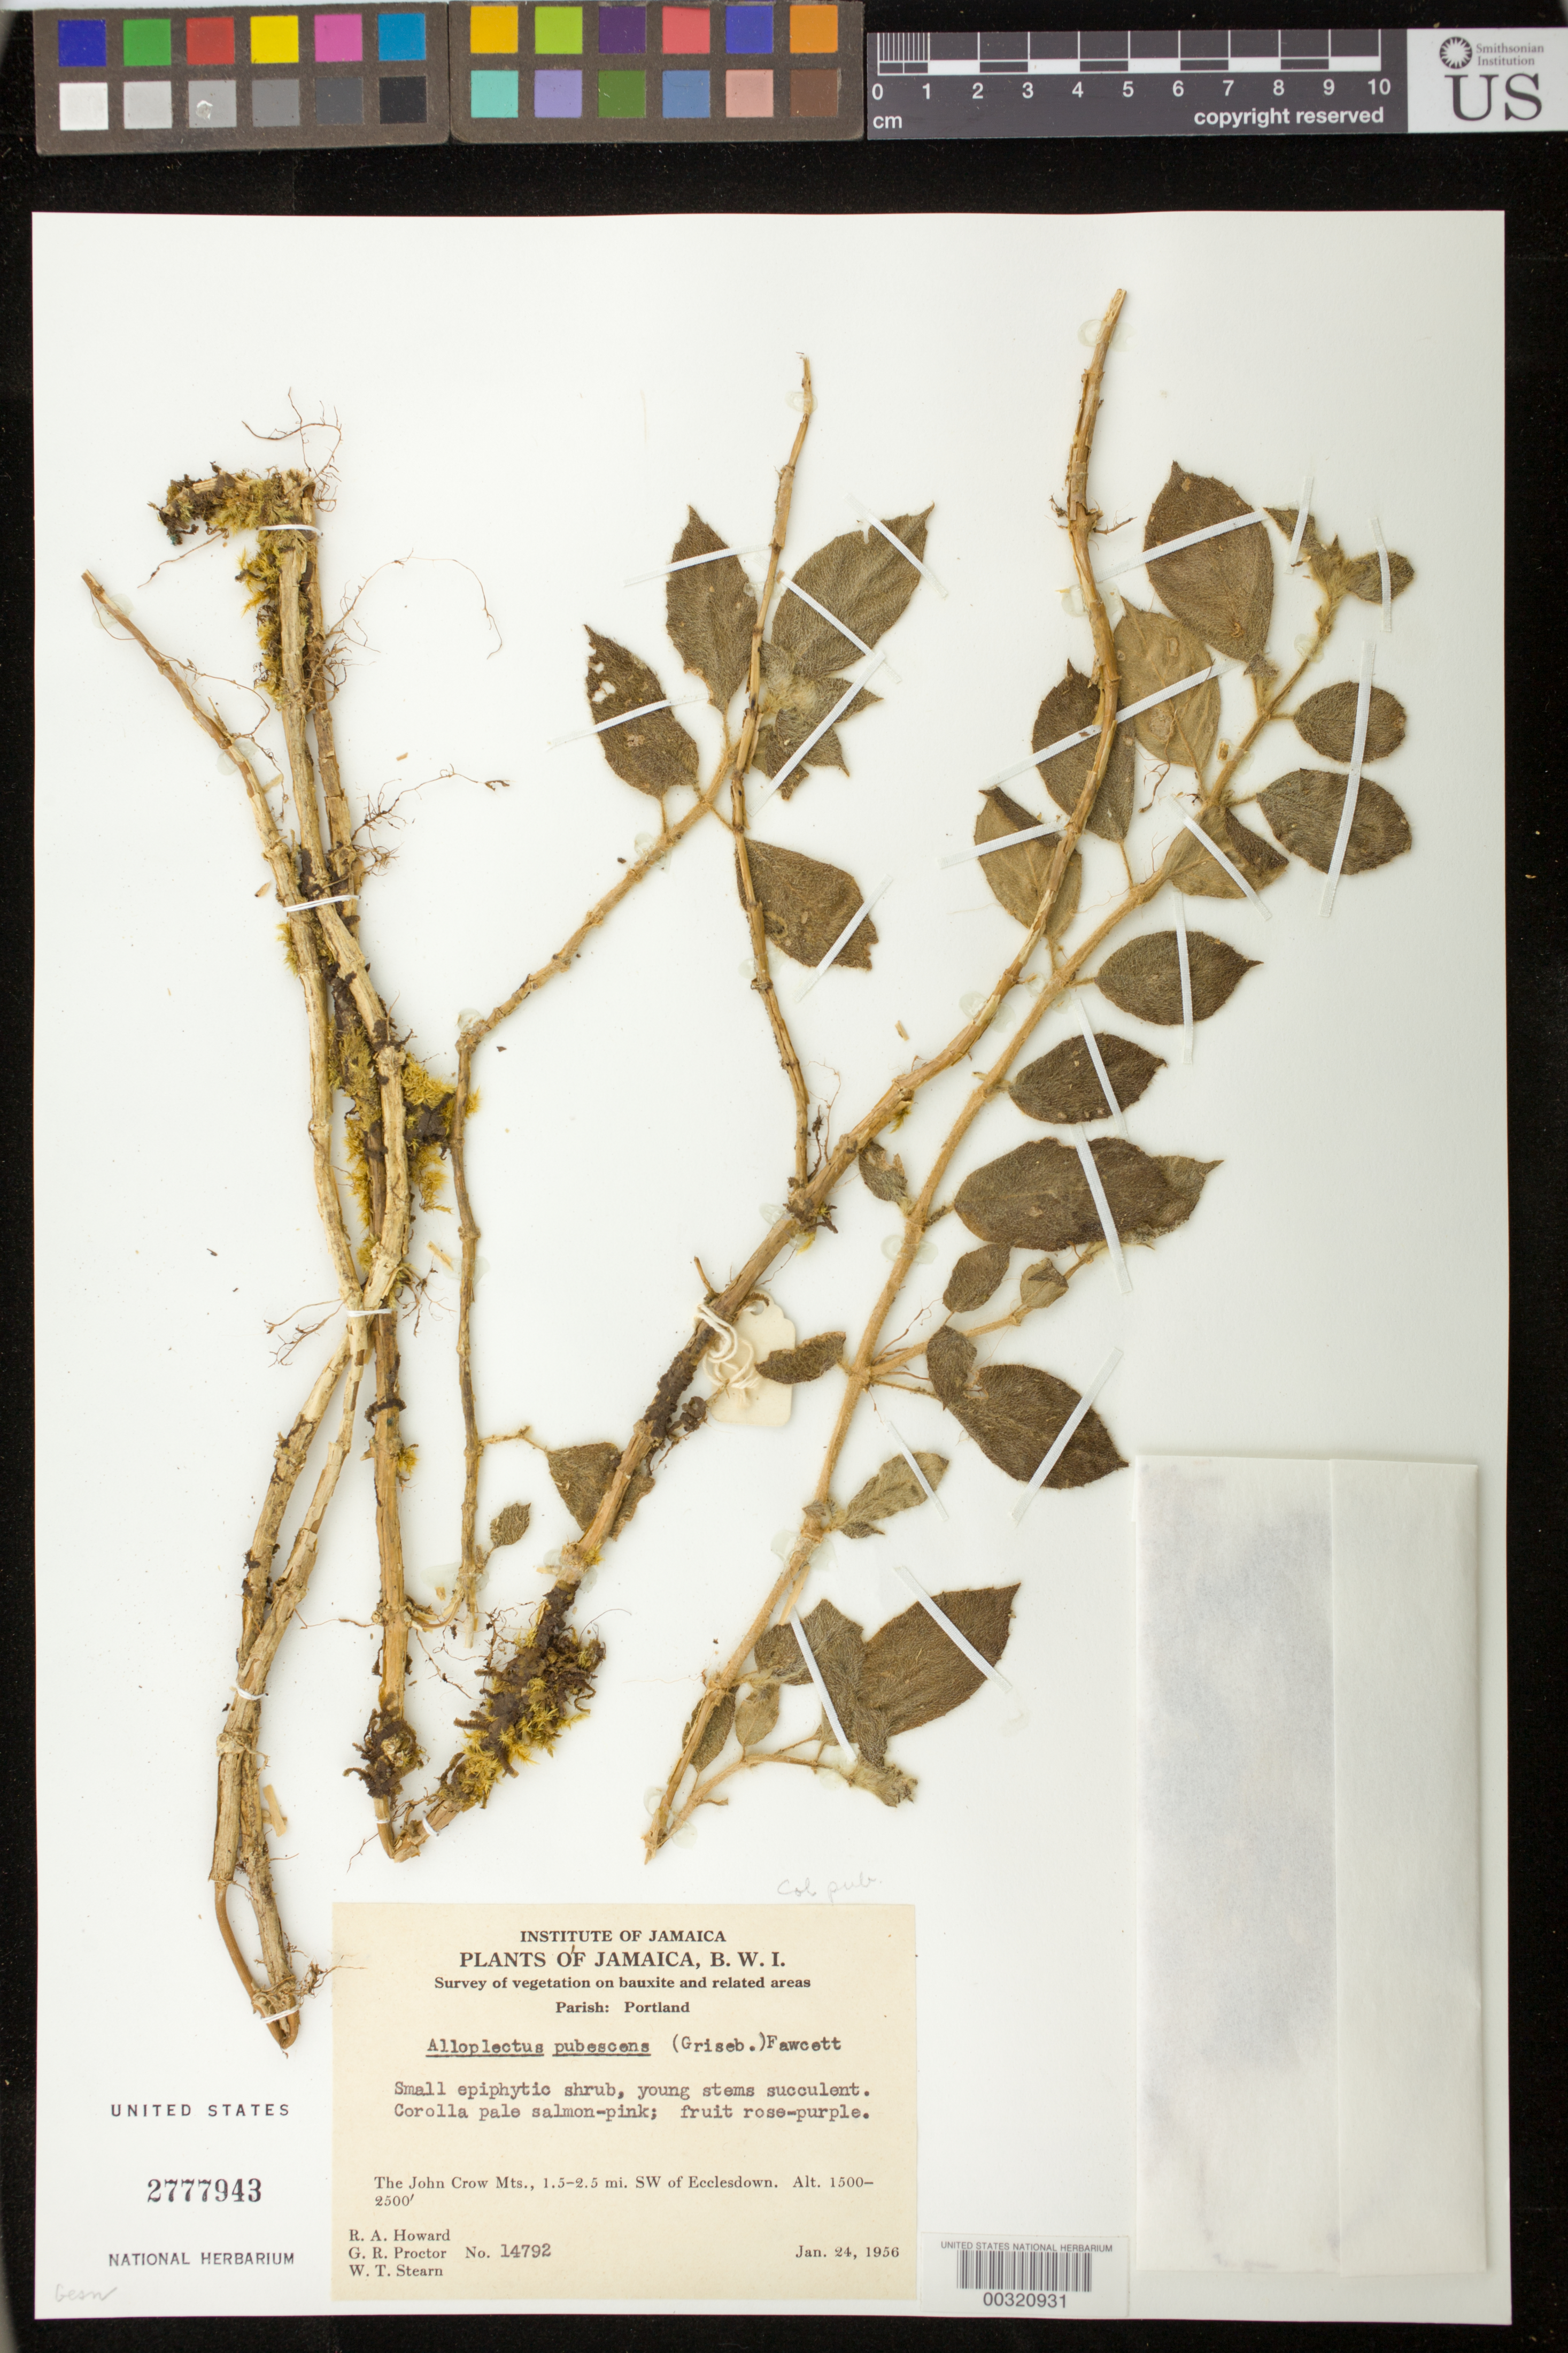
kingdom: Plantae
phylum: Tracheophyta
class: Magnoliopsida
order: Lamiales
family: Gesneriaceae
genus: Columnea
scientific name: Columnea pubescens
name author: (Griseb.) Kuntze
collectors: R. A. Howard, G. R. Proctor & W. T. Stearn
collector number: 14792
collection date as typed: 24 Jan 1956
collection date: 1956-01-24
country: Jamaica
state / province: Portland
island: Jamaica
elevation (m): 457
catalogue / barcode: US 2777943